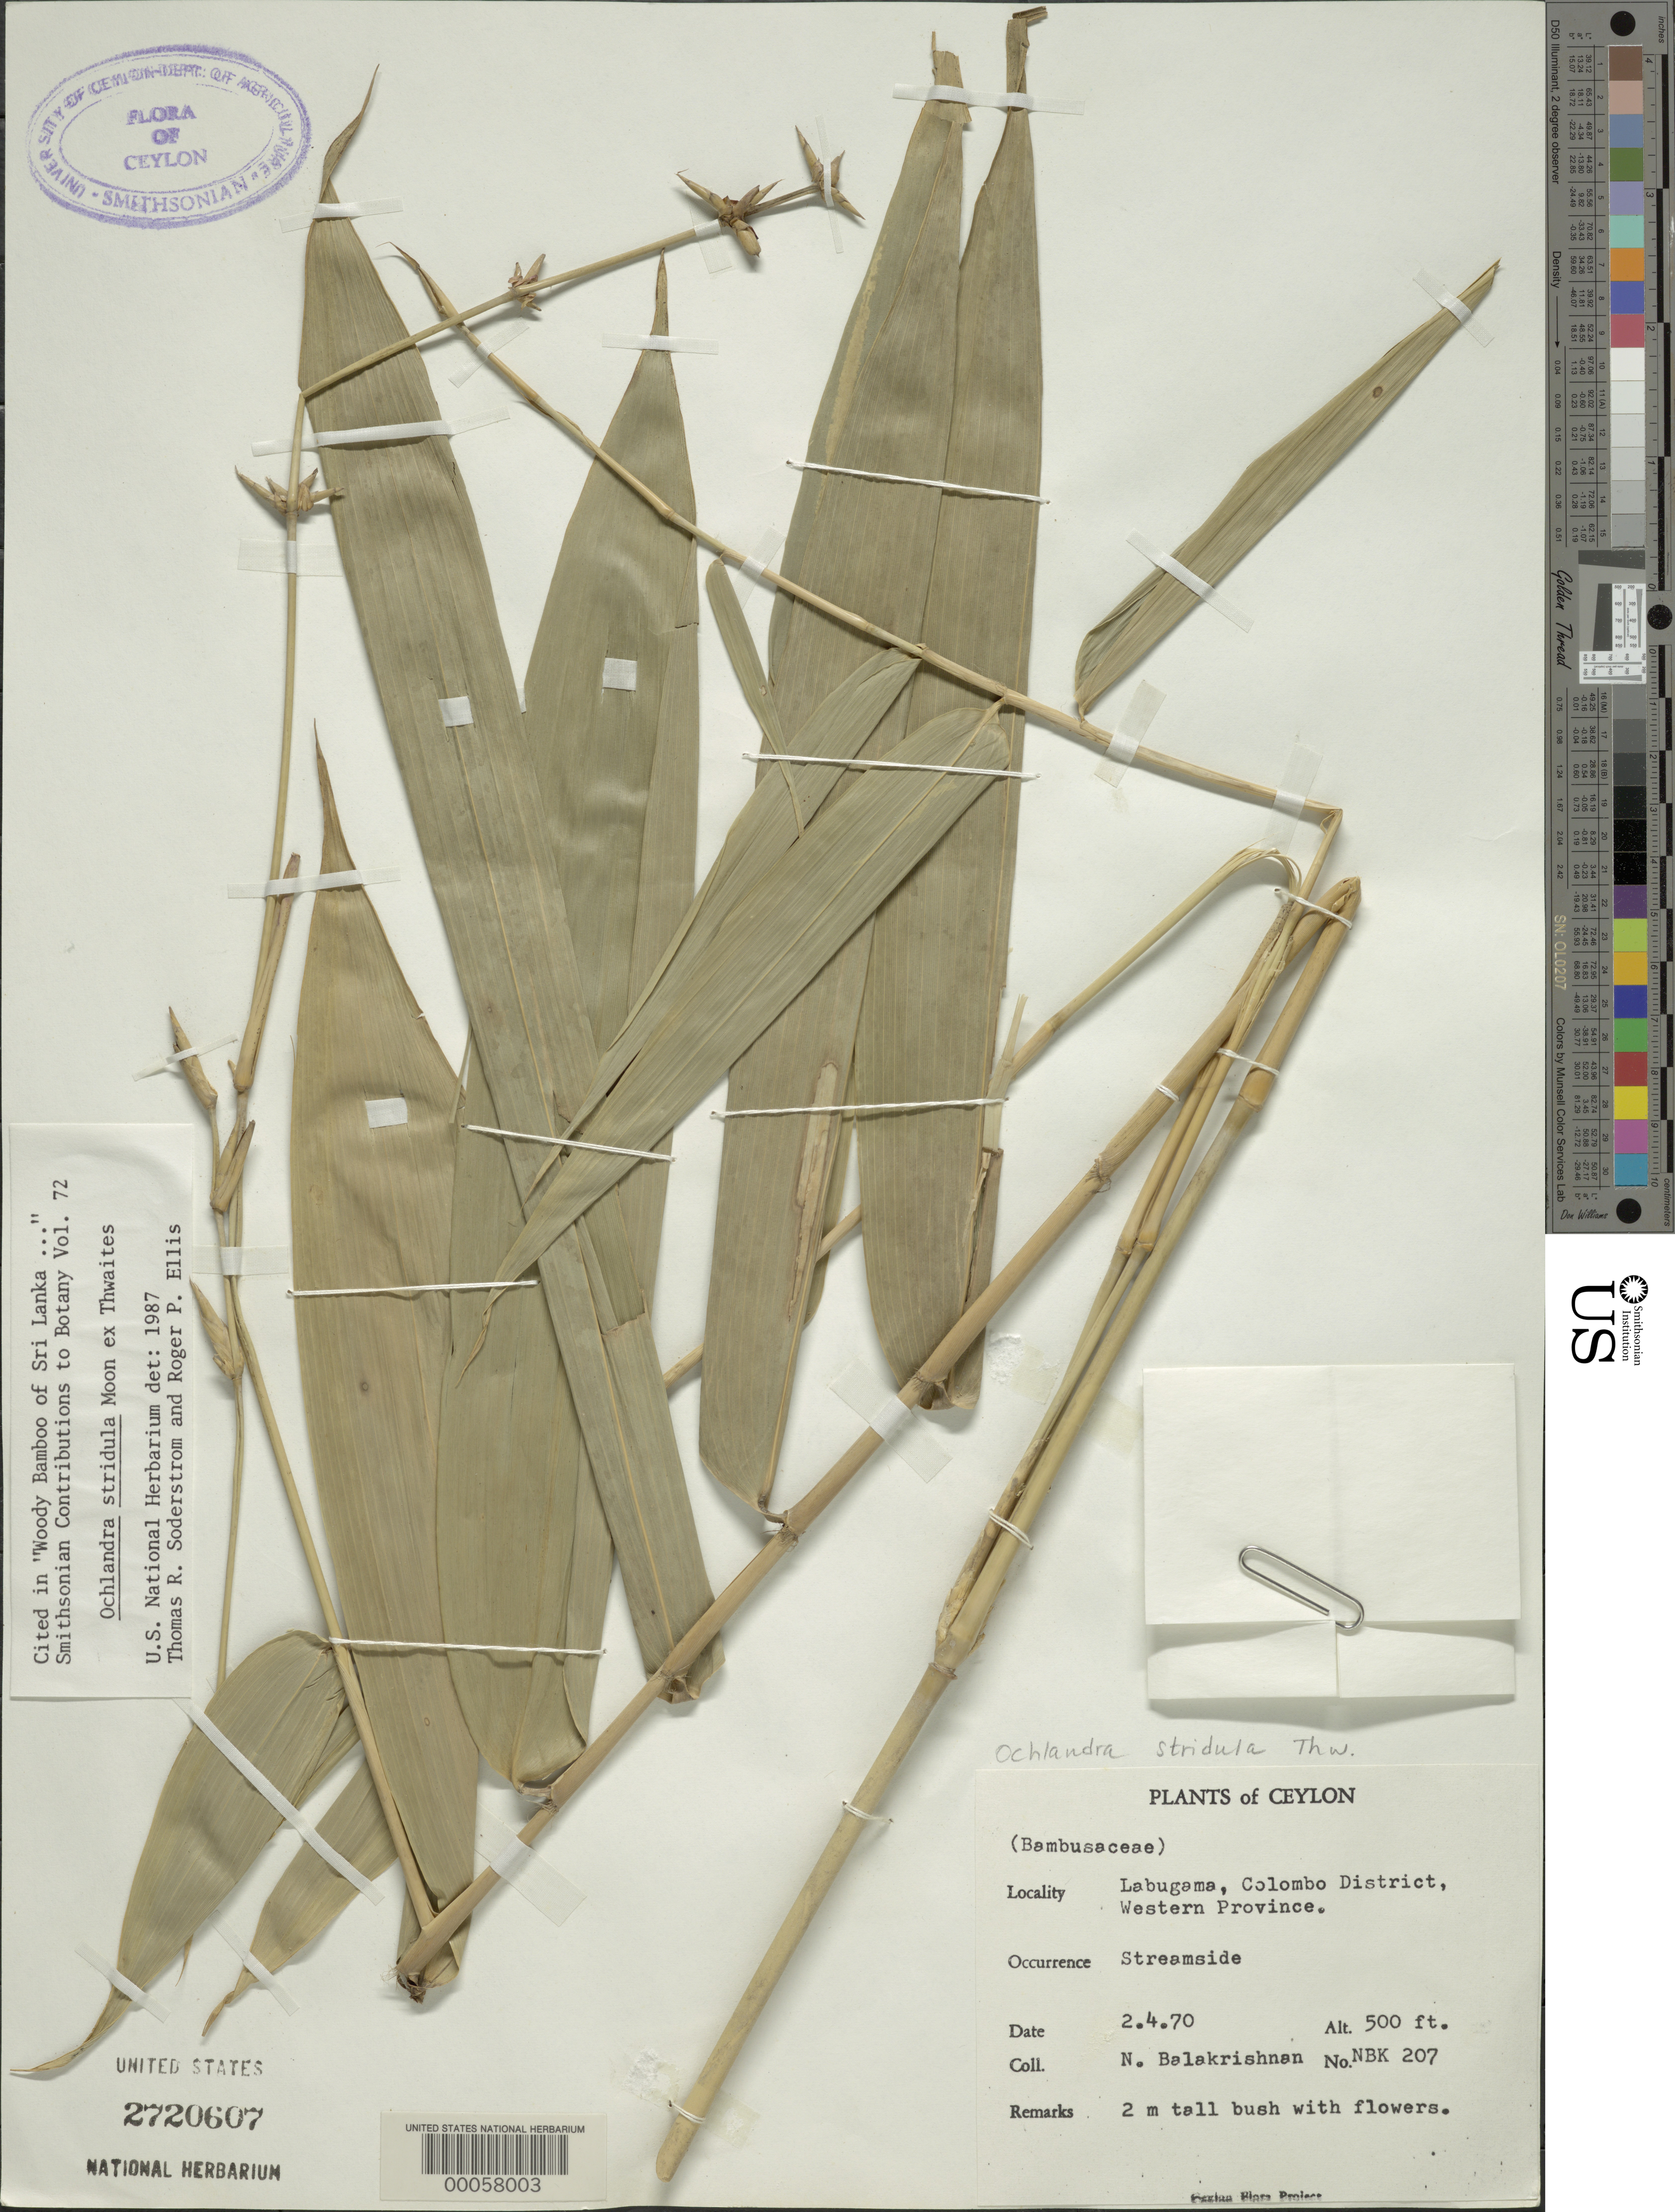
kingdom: Plantae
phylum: Tracheophyta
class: Liliopsida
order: Poales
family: Poaceae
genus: Ochlandra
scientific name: Ochlandra stridula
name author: Moon ex Thwaites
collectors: N. Balakrishnan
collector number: Nbk207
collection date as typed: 02 Apr 1970 or 04 Feb 1970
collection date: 1970-02-04 or 1970-04-02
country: Sri Lanka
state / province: Western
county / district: Colombo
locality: Labugama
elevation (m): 152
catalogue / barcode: US 2720607